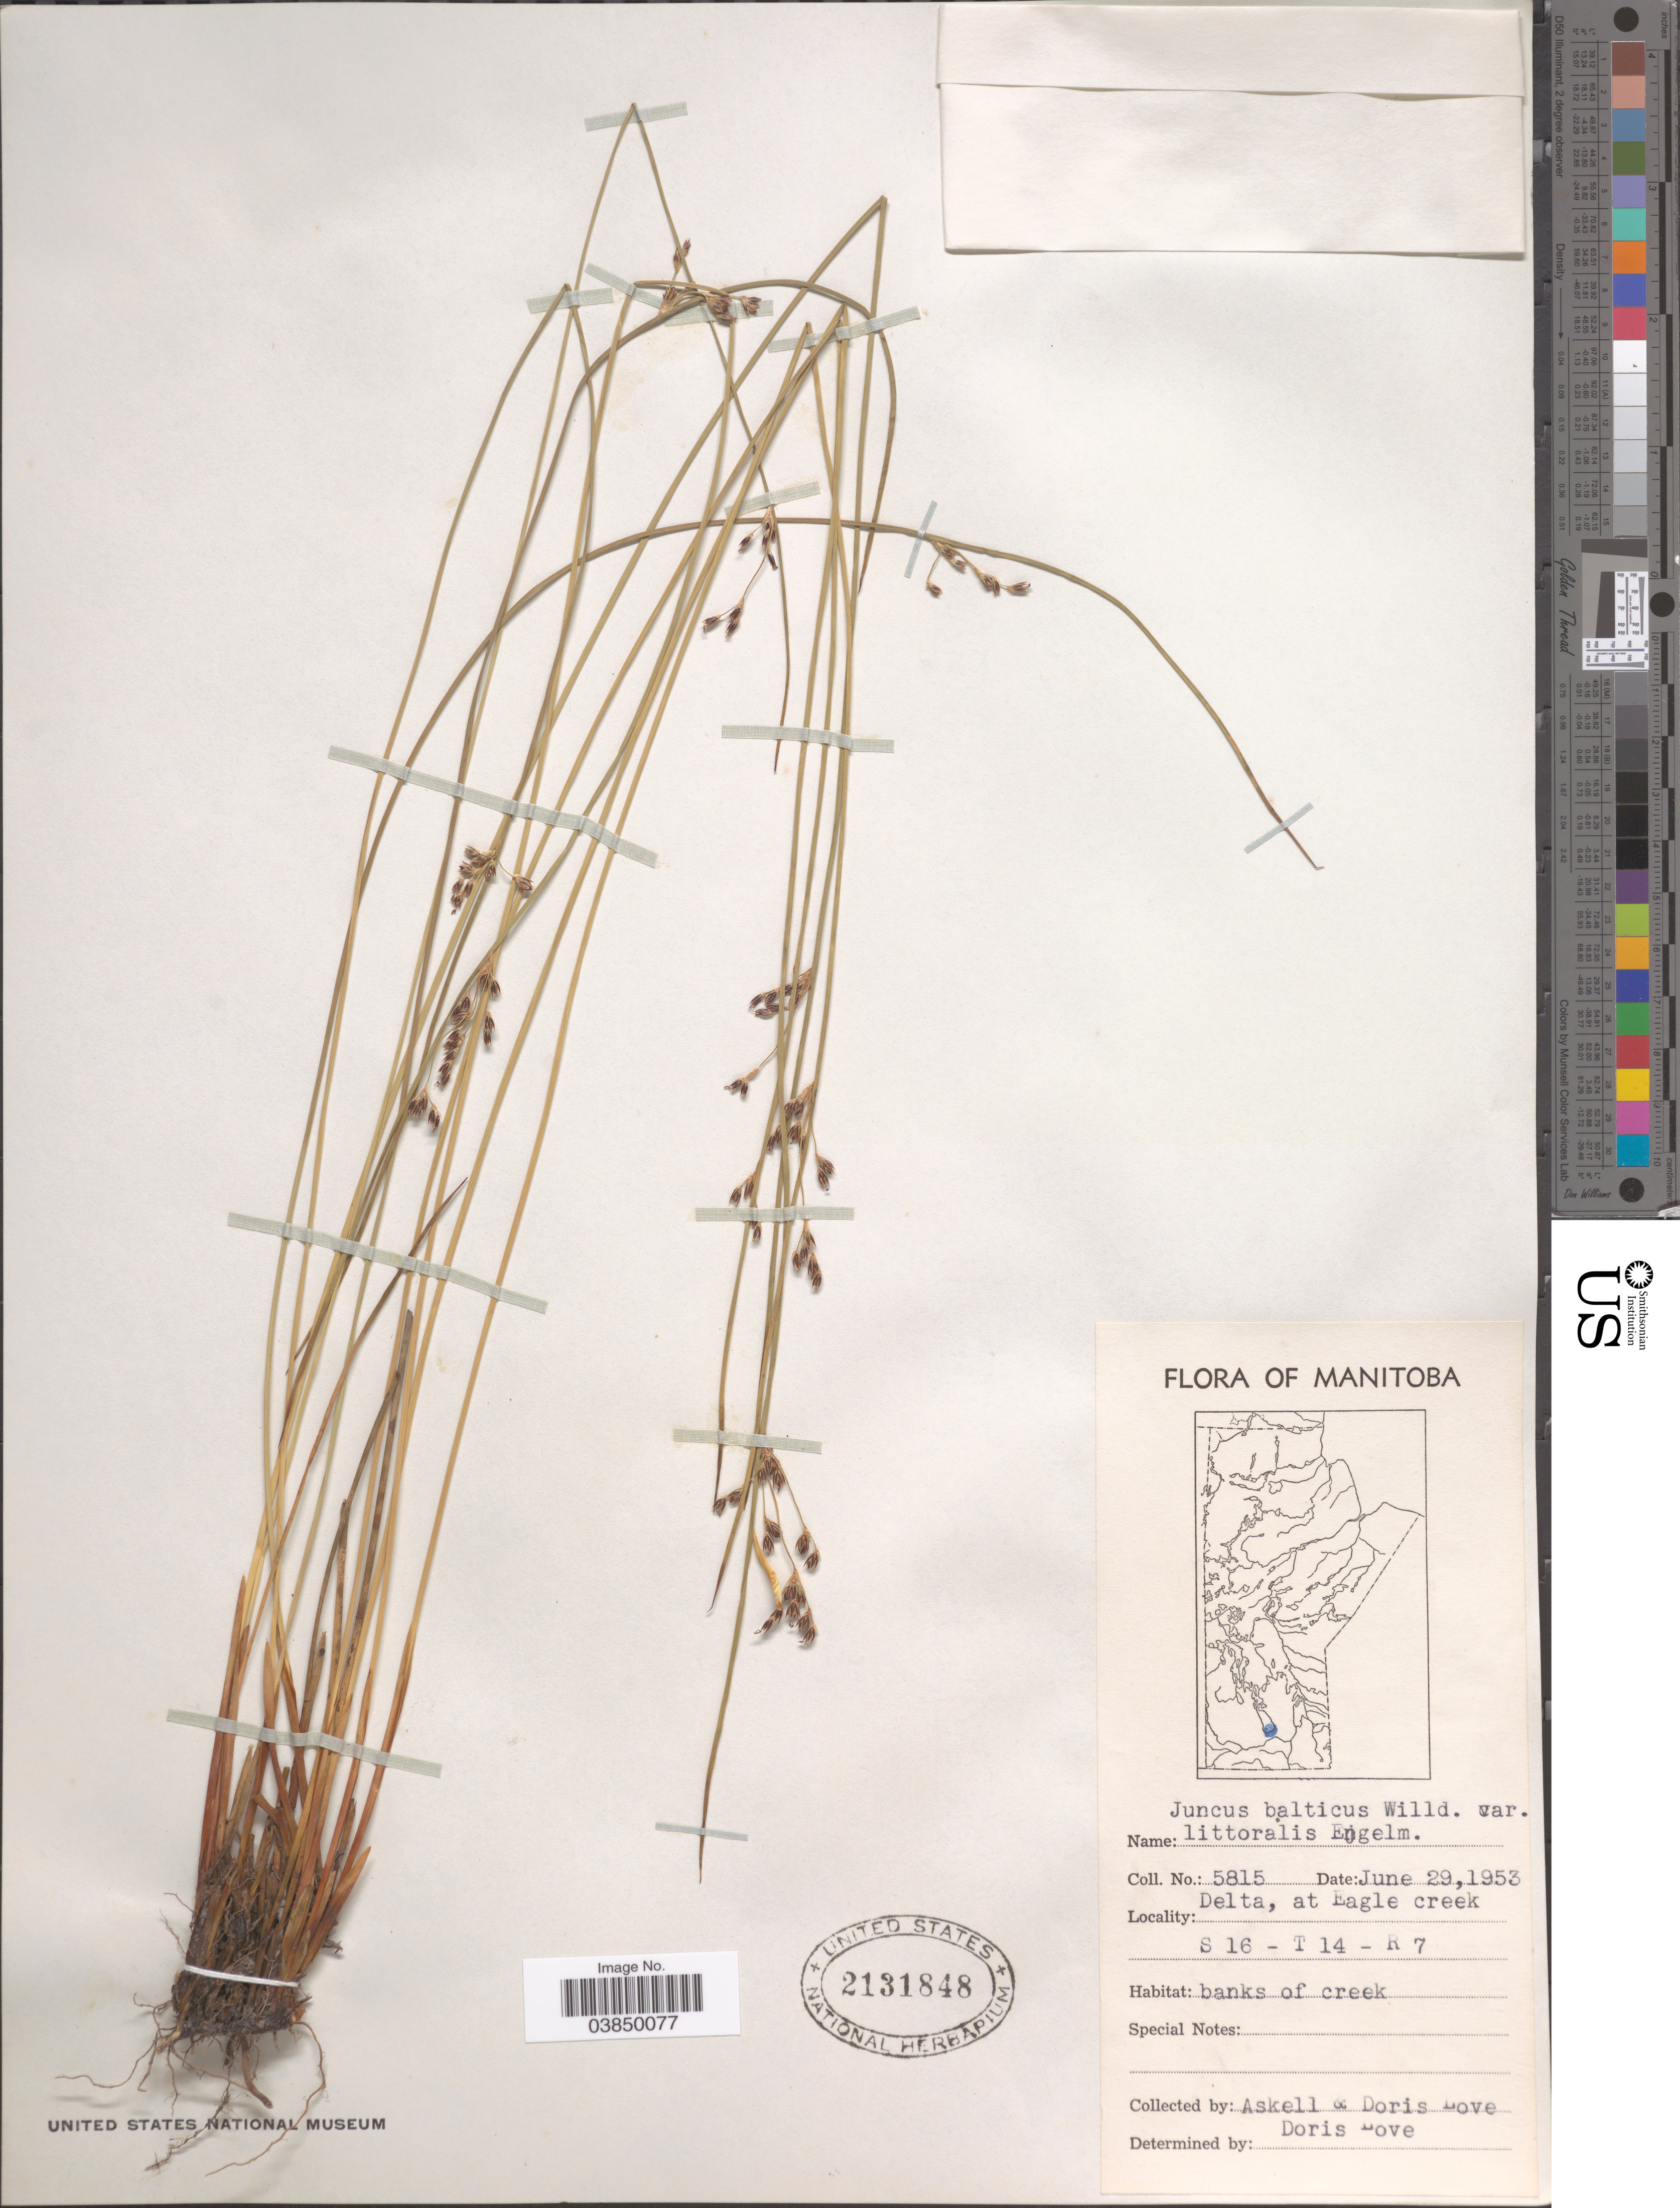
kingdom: Plantae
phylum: Tracheophyta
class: Liliopsida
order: Poales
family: Juncaceae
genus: Juncus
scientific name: Juncus balticus var. littoralis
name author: Engelm.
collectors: Á. Löve & D. Löve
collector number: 5815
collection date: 1953-06-29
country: Canada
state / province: Manitoba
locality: Delta, at Eagle creek. S 16 - T 14- R 7.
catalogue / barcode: US 2131848